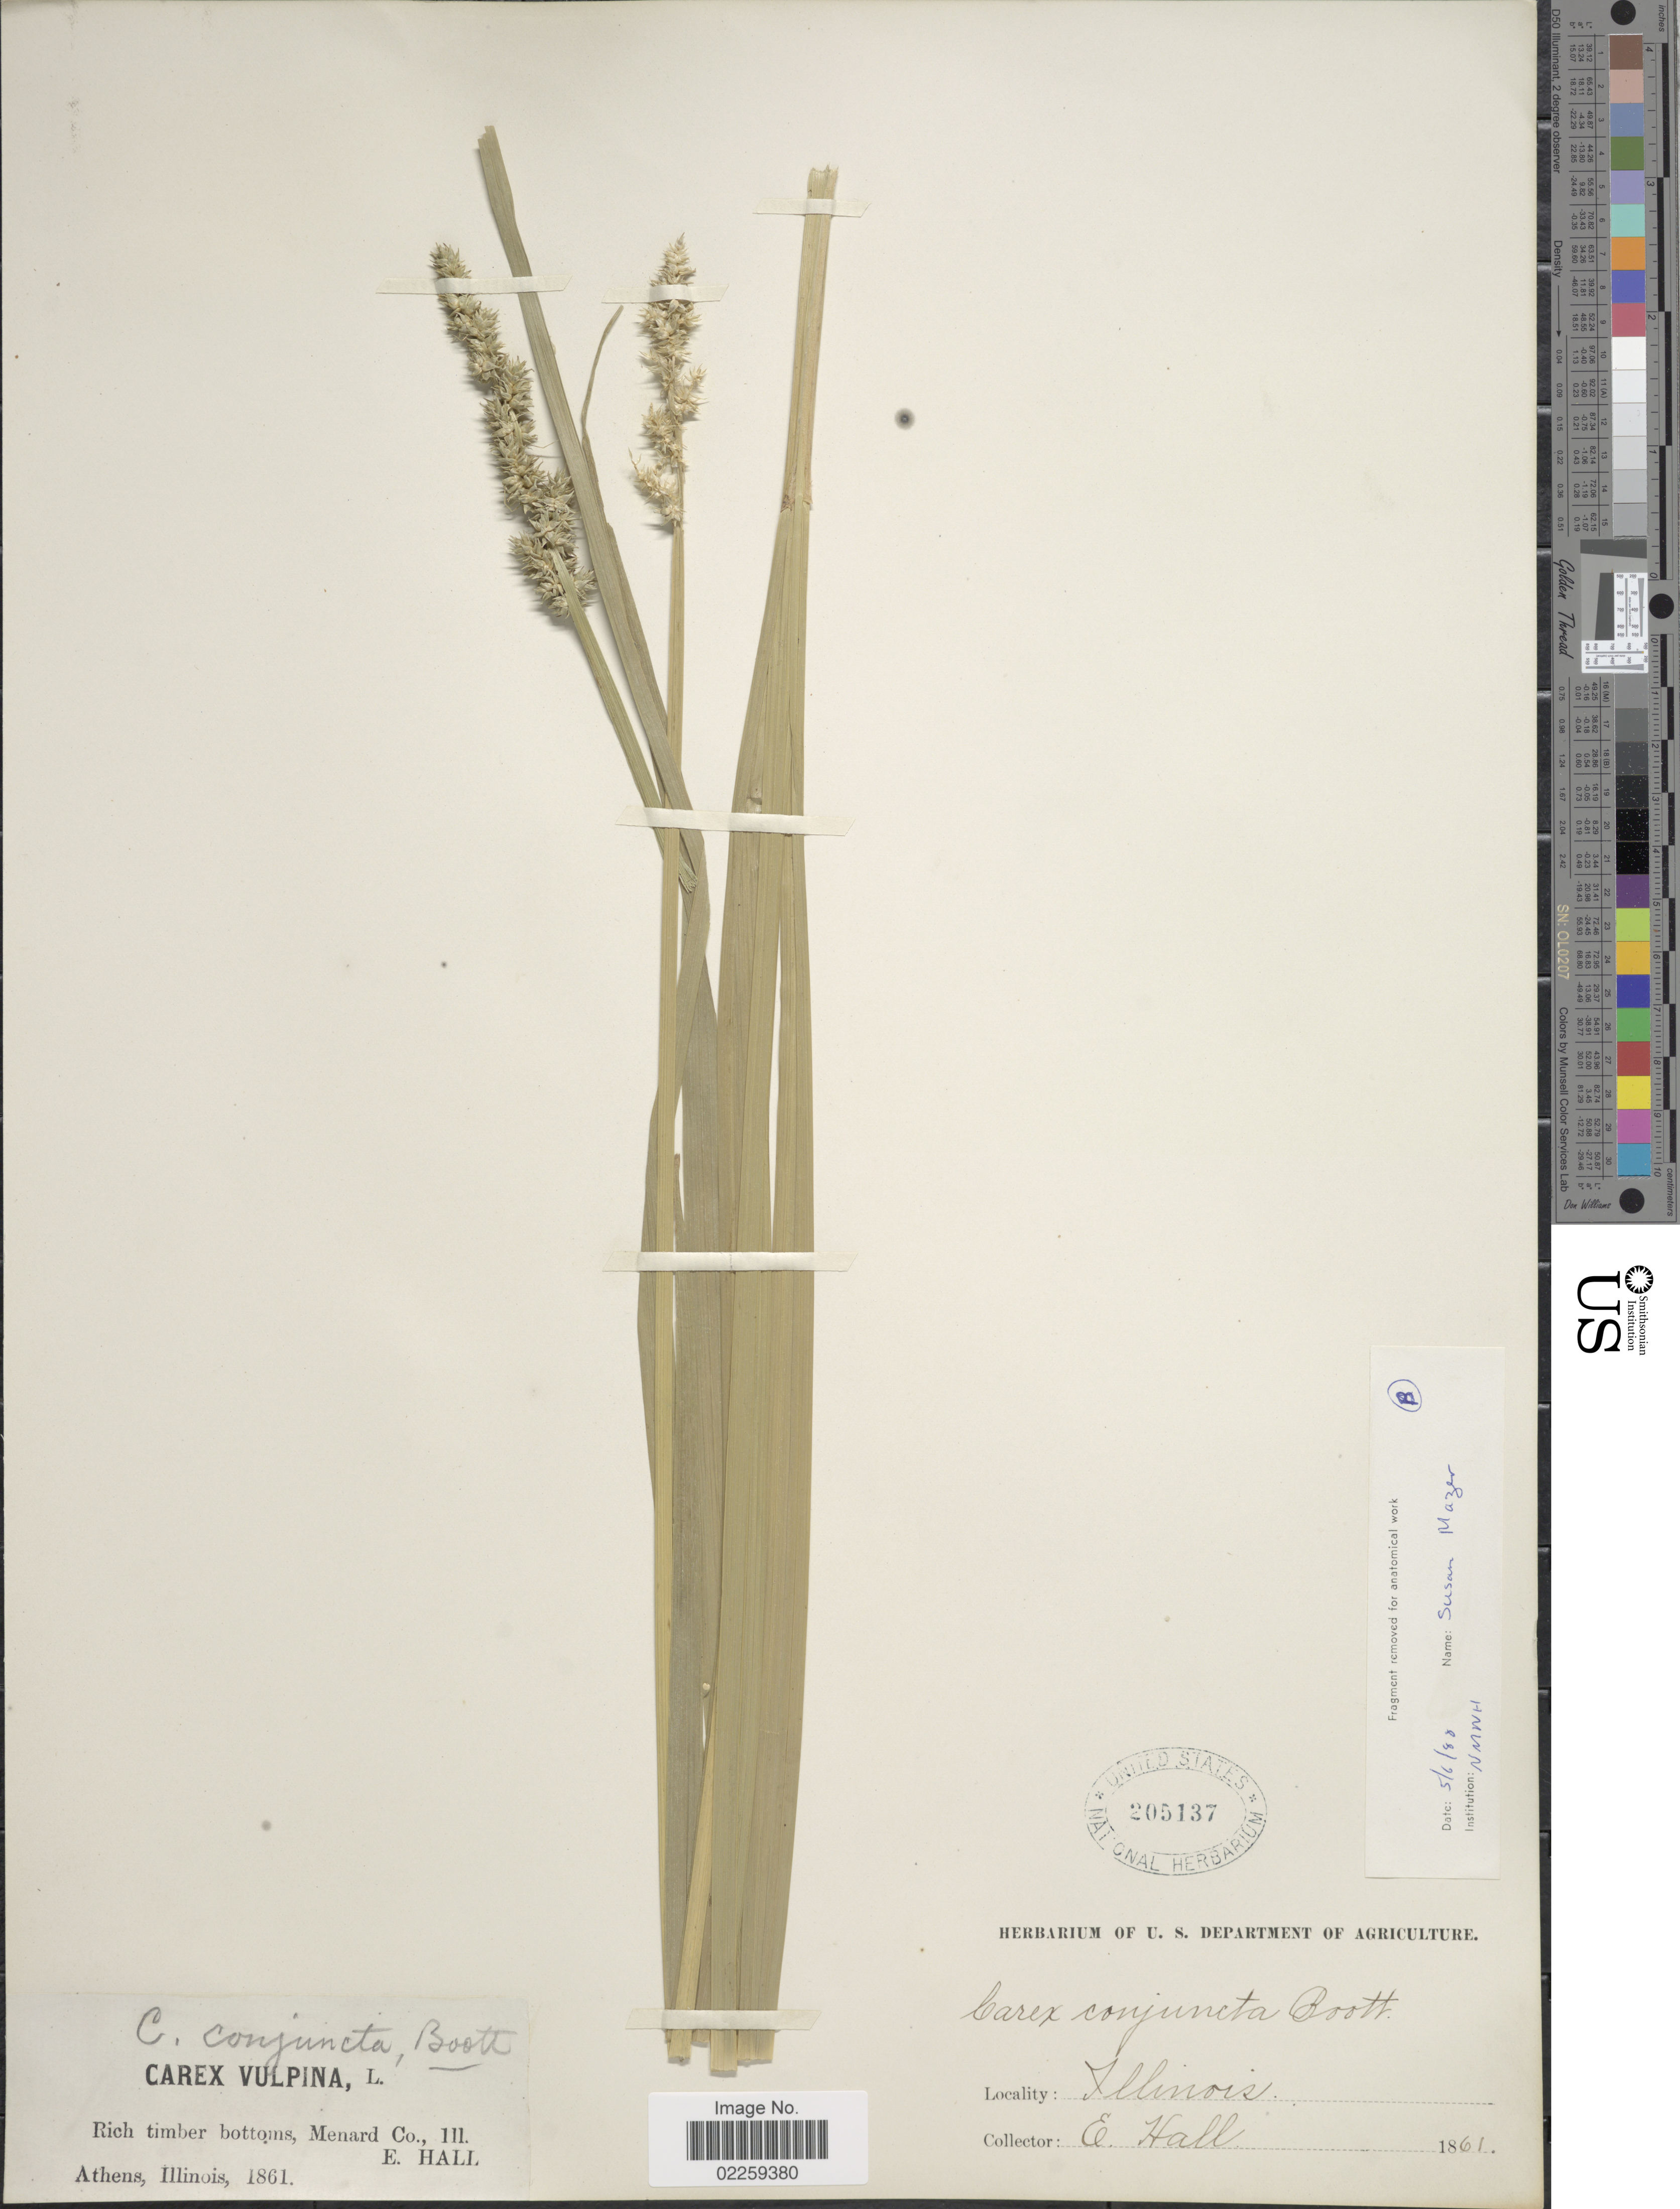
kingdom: Plantae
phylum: Tracheophyta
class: Liliopsida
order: Poales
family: Cyperaceae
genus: Carex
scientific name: Carex conjuncta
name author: Boott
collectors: E. Hall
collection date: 1861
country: United States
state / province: Illinois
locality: Menard Co. Athens.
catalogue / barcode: US 205137